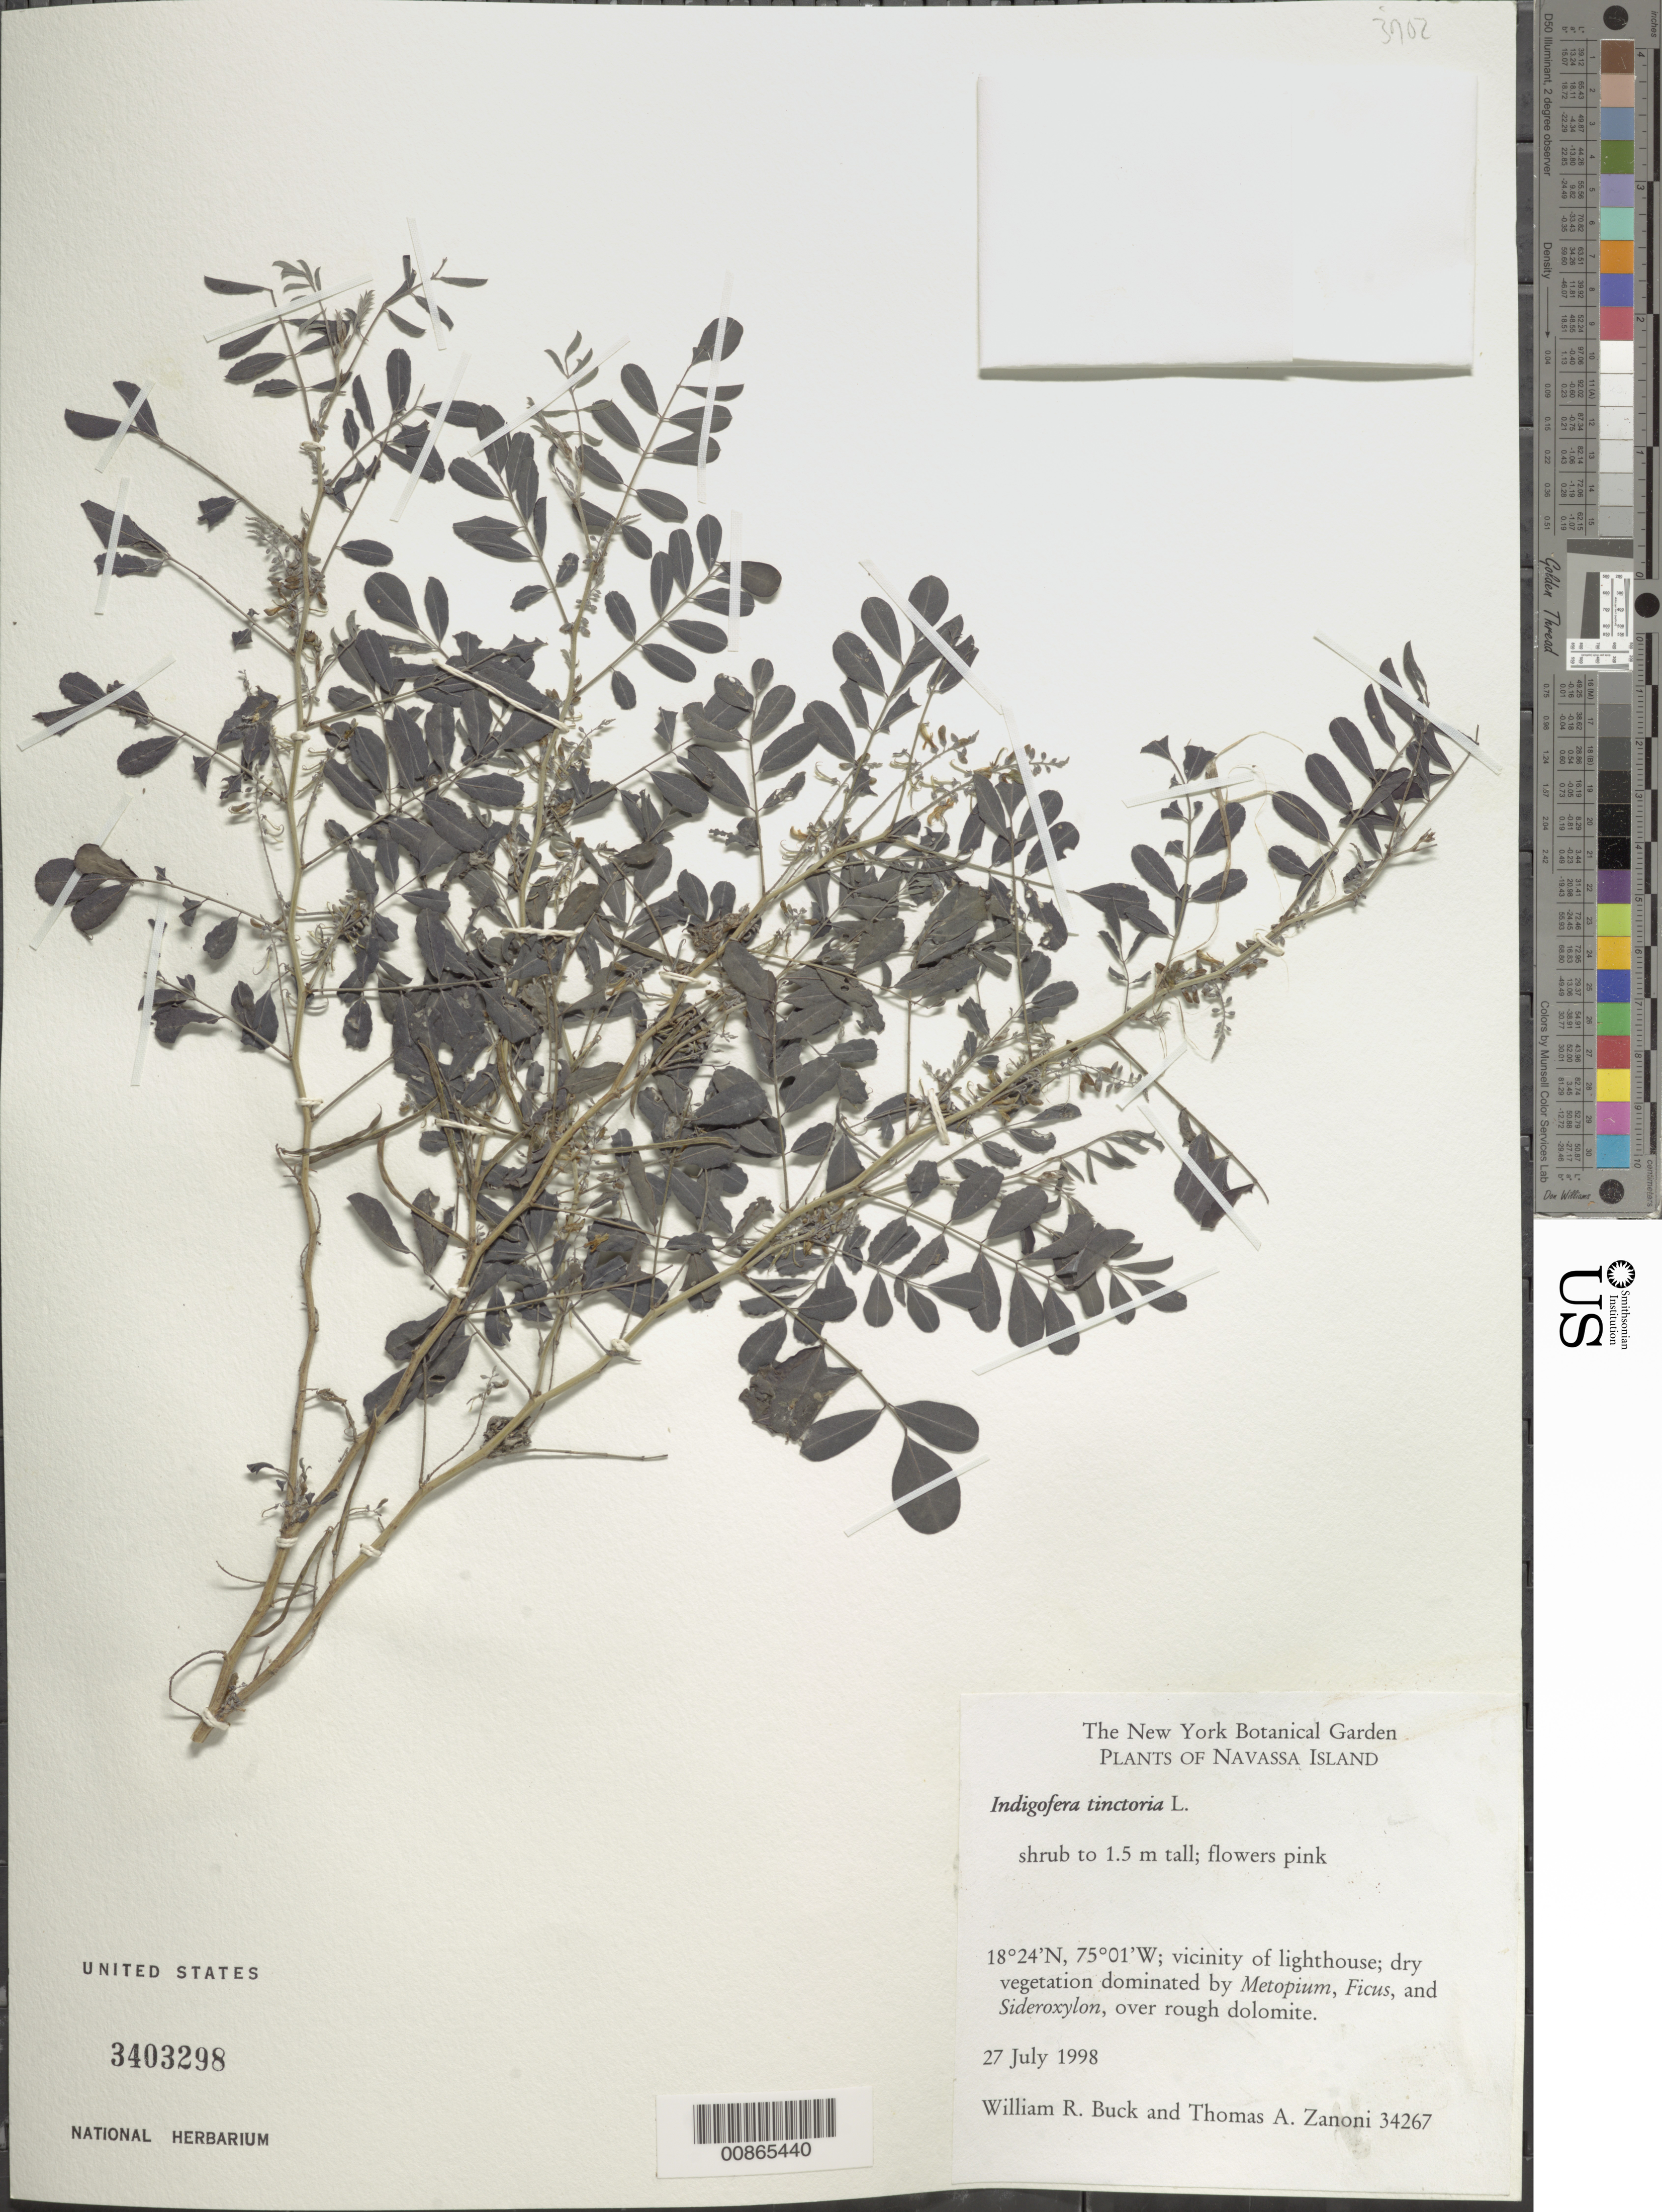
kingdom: Plantae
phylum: Tracheophyta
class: Magnoliopsida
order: Fabales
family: Fabaceae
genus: Indigofera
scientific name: Indigofera tinctoria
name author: L.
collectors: W. R. Buck & T. A. Zanoni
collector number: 34267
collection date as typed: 27 Jul 1998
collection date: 1998-07-27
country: Navassa Island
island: Hispaniola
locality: Navassa Island. Vicinity of the lighthouse.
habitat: Dry vegetation dominated by Metopium, Ficus, and Sideroxylon, over rough dolomite.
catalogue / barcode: US 3403298